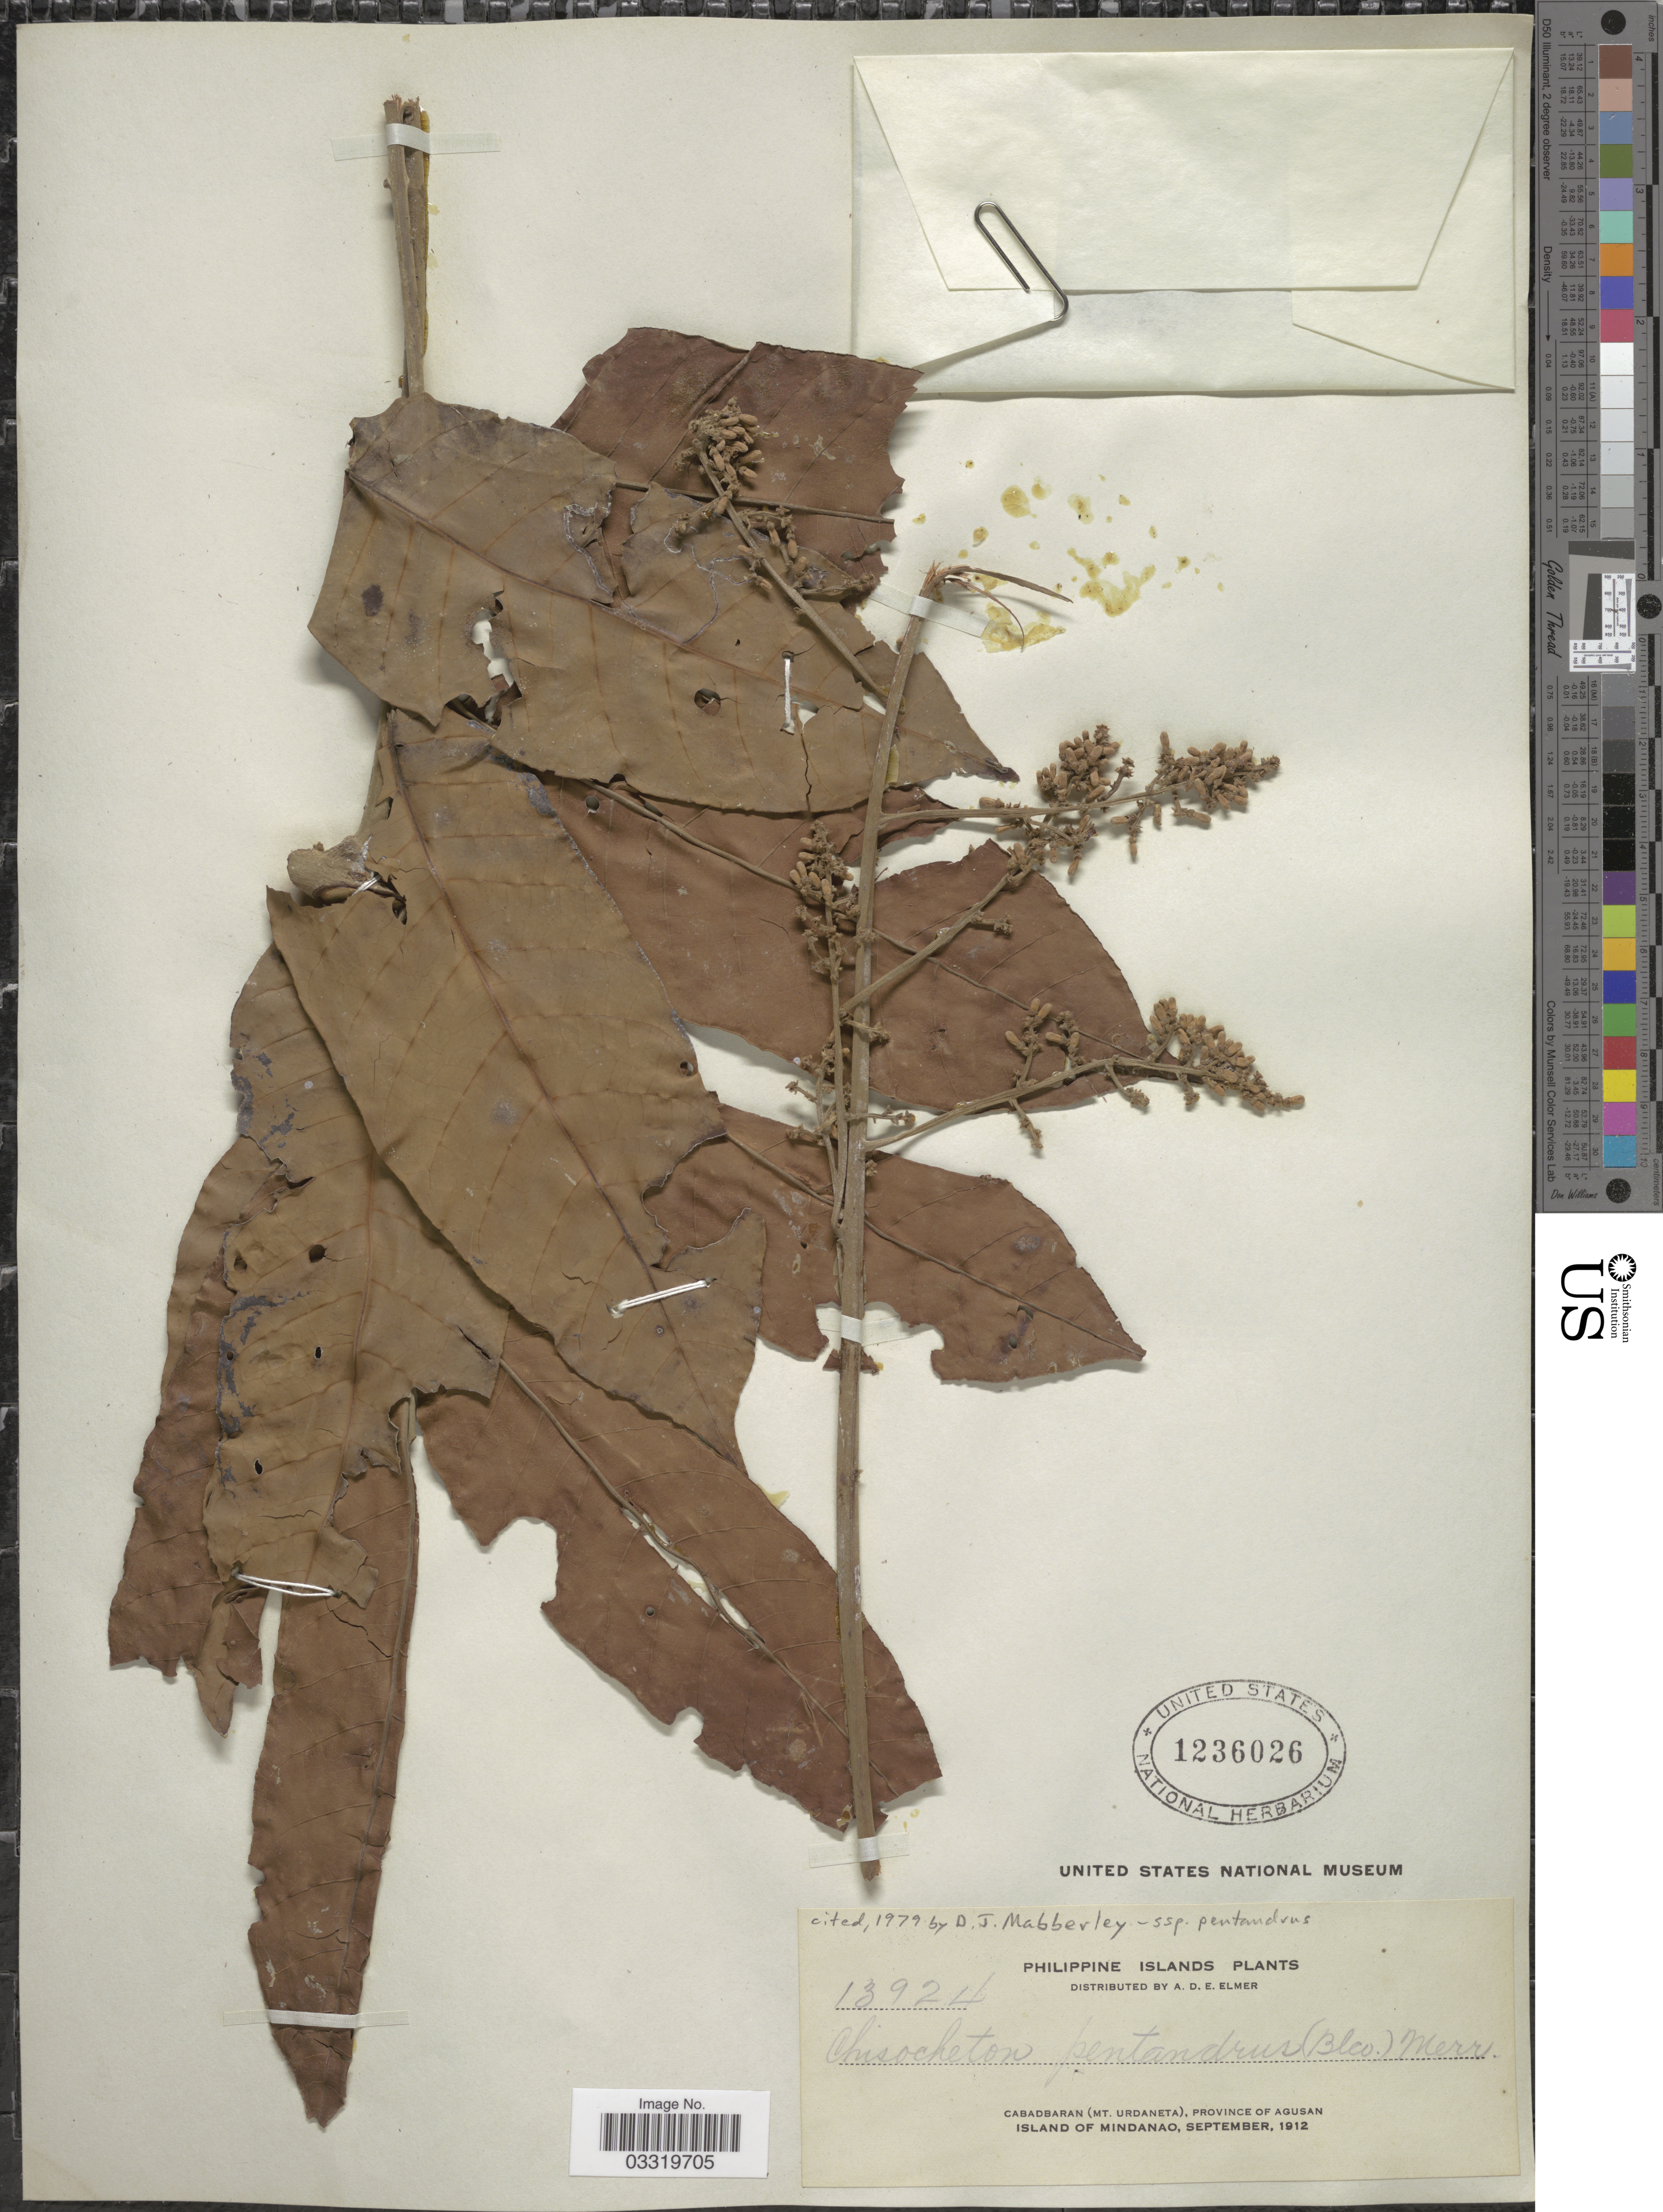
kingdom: Plantae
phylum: Tracheophyta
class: Magnoliopsida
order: Sapindales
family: Meliaceae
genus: Chisocheton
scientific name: Chisocheton pentandrus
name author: (Blanco) Merr.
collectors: A. D. E. Elmer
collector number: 13924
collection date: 1912-09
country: Philippines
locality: Philippine Islands. Cabadbaran (Mt. Urdaneta), Province of Agusan. Island of Mindanao.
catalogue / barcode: US 1236026